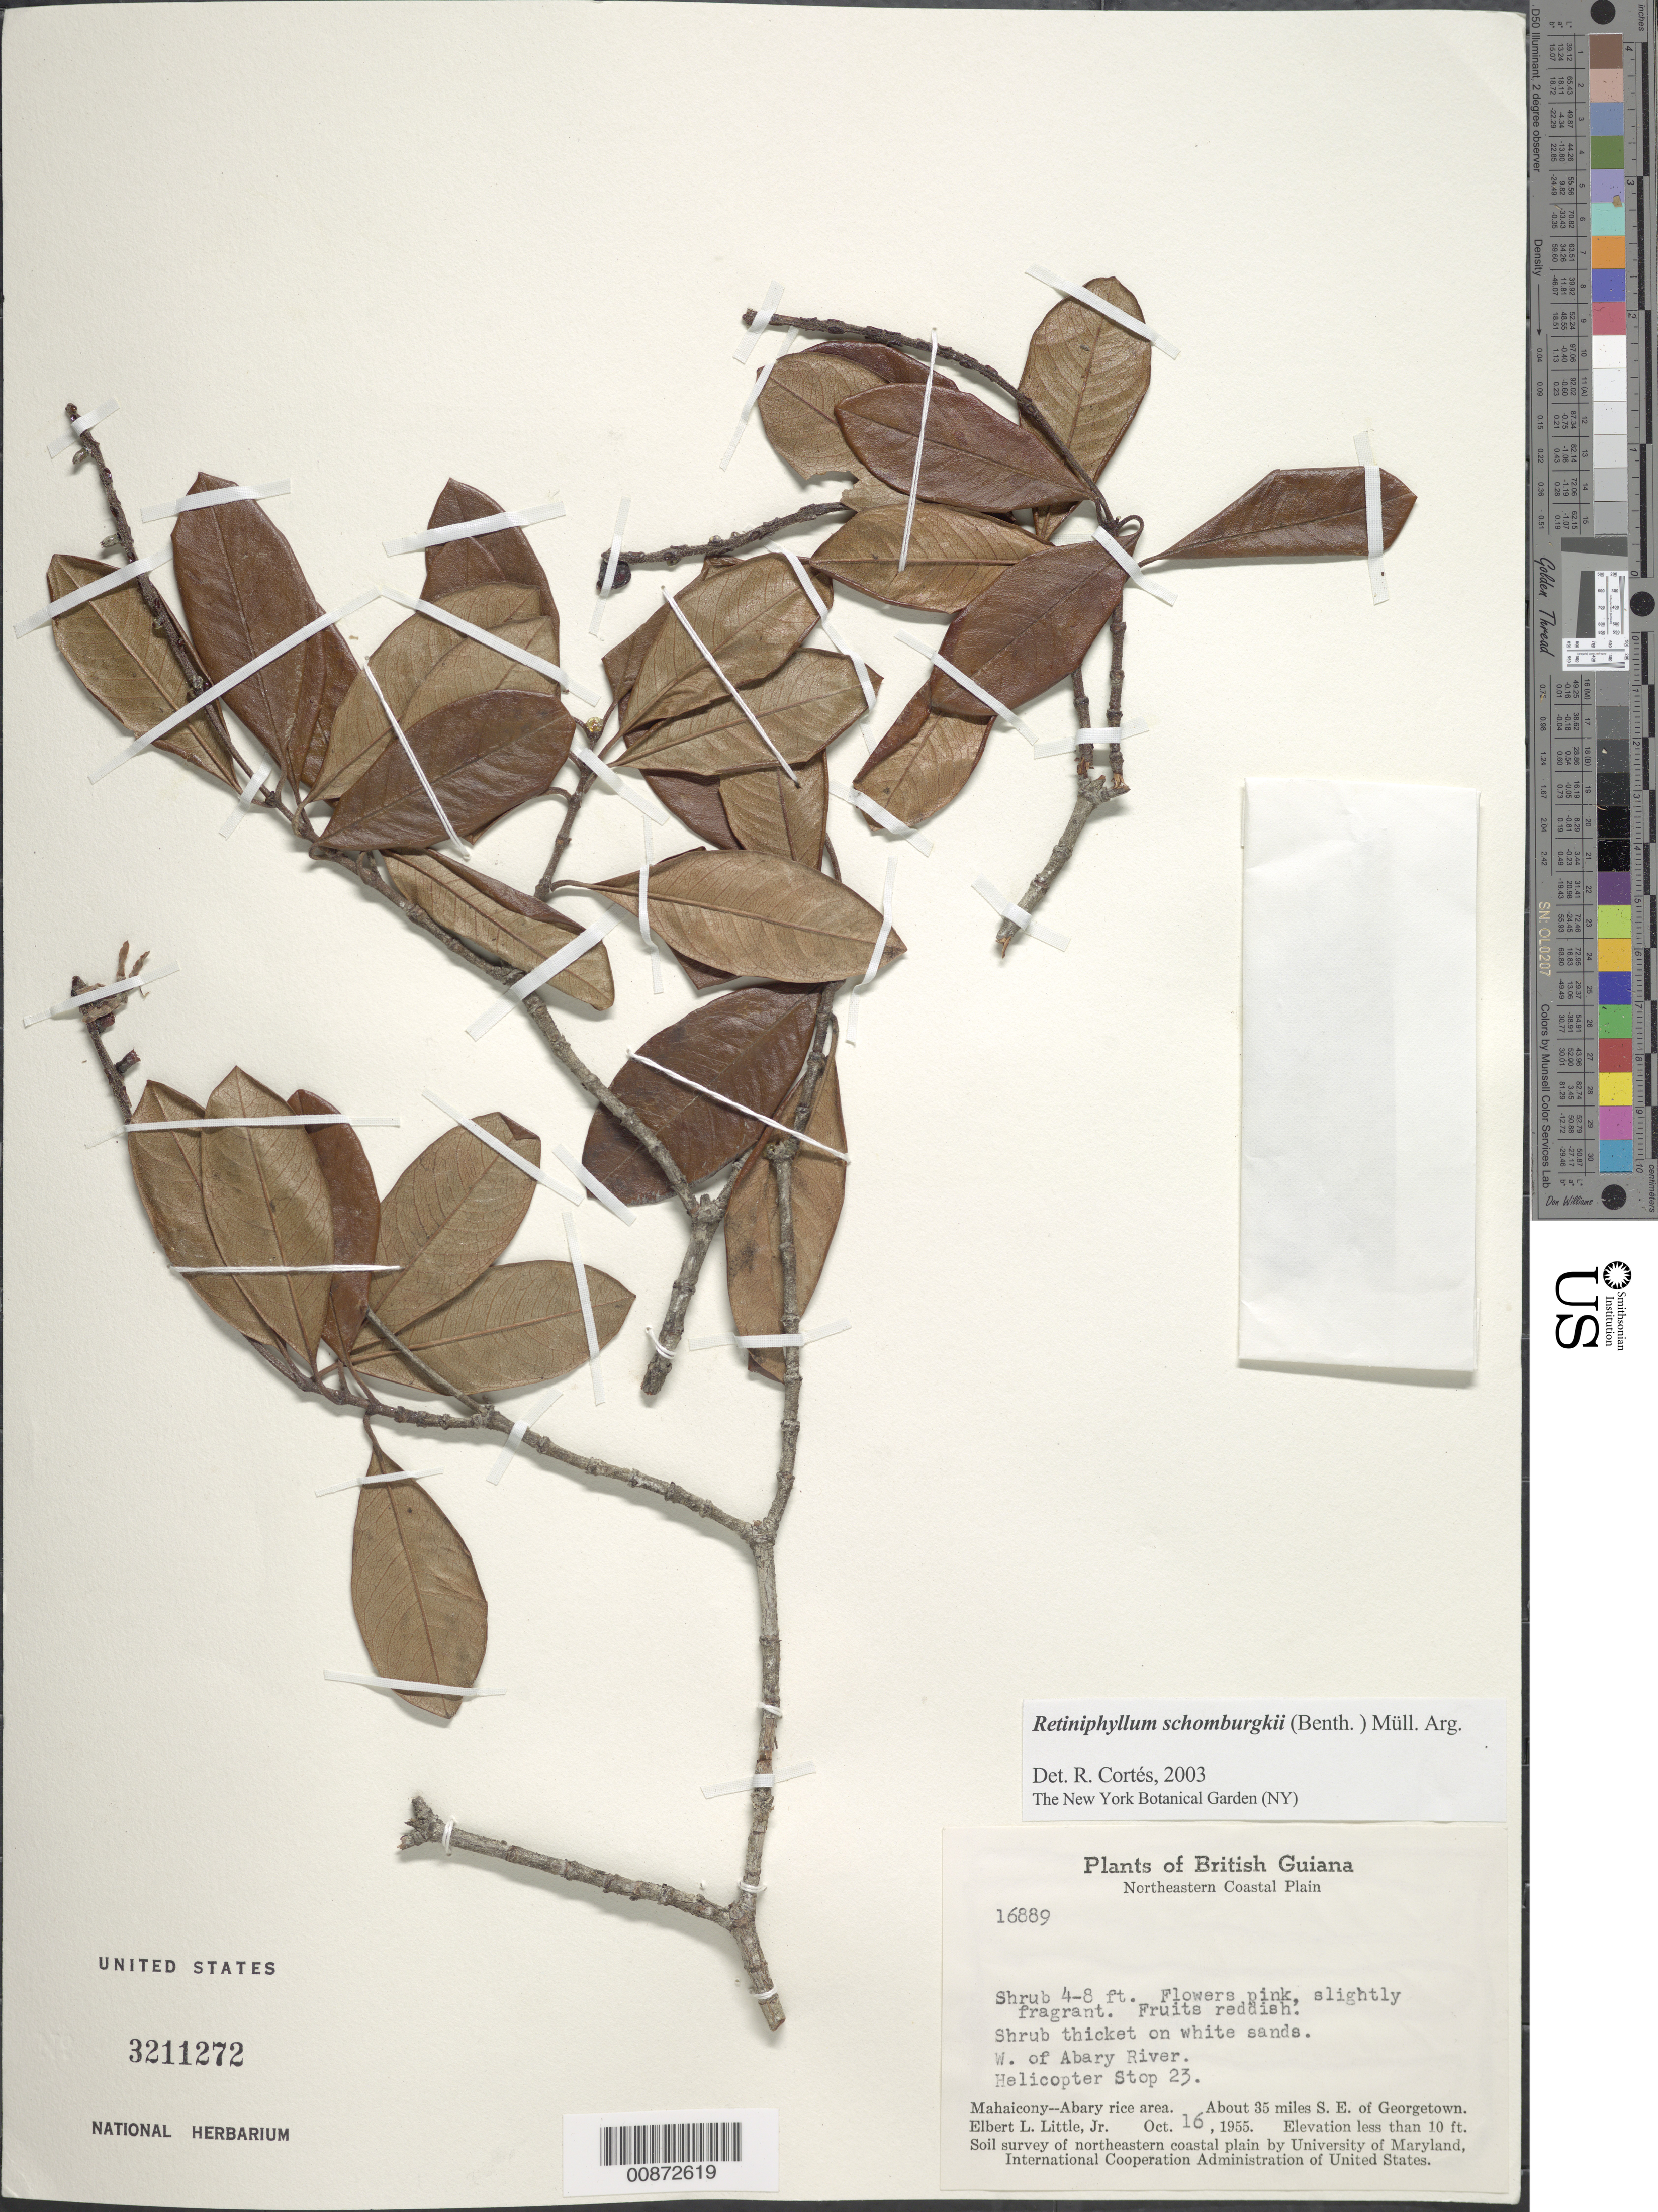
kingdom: Plantae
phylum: Tracheophyta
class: Magnoliopsida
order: Gentianales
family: Rubiaceae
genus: Retiniphyllum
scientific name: Retiniphyllum schomburgkii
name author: (Benth.) Müll. Arg.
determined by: Cortes R., G.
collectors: E. L. Little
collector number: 16889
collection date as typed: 16-Oct-55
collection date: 1955-10-16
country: Guyana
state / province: Mahaica-Berbice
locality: Mahaicony-Abary rice area, E bank Demerara R., about 35 mi. SE of Georgetown, W of Abary R.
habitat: Shrub thicket on white sand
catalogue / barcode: US 3211272